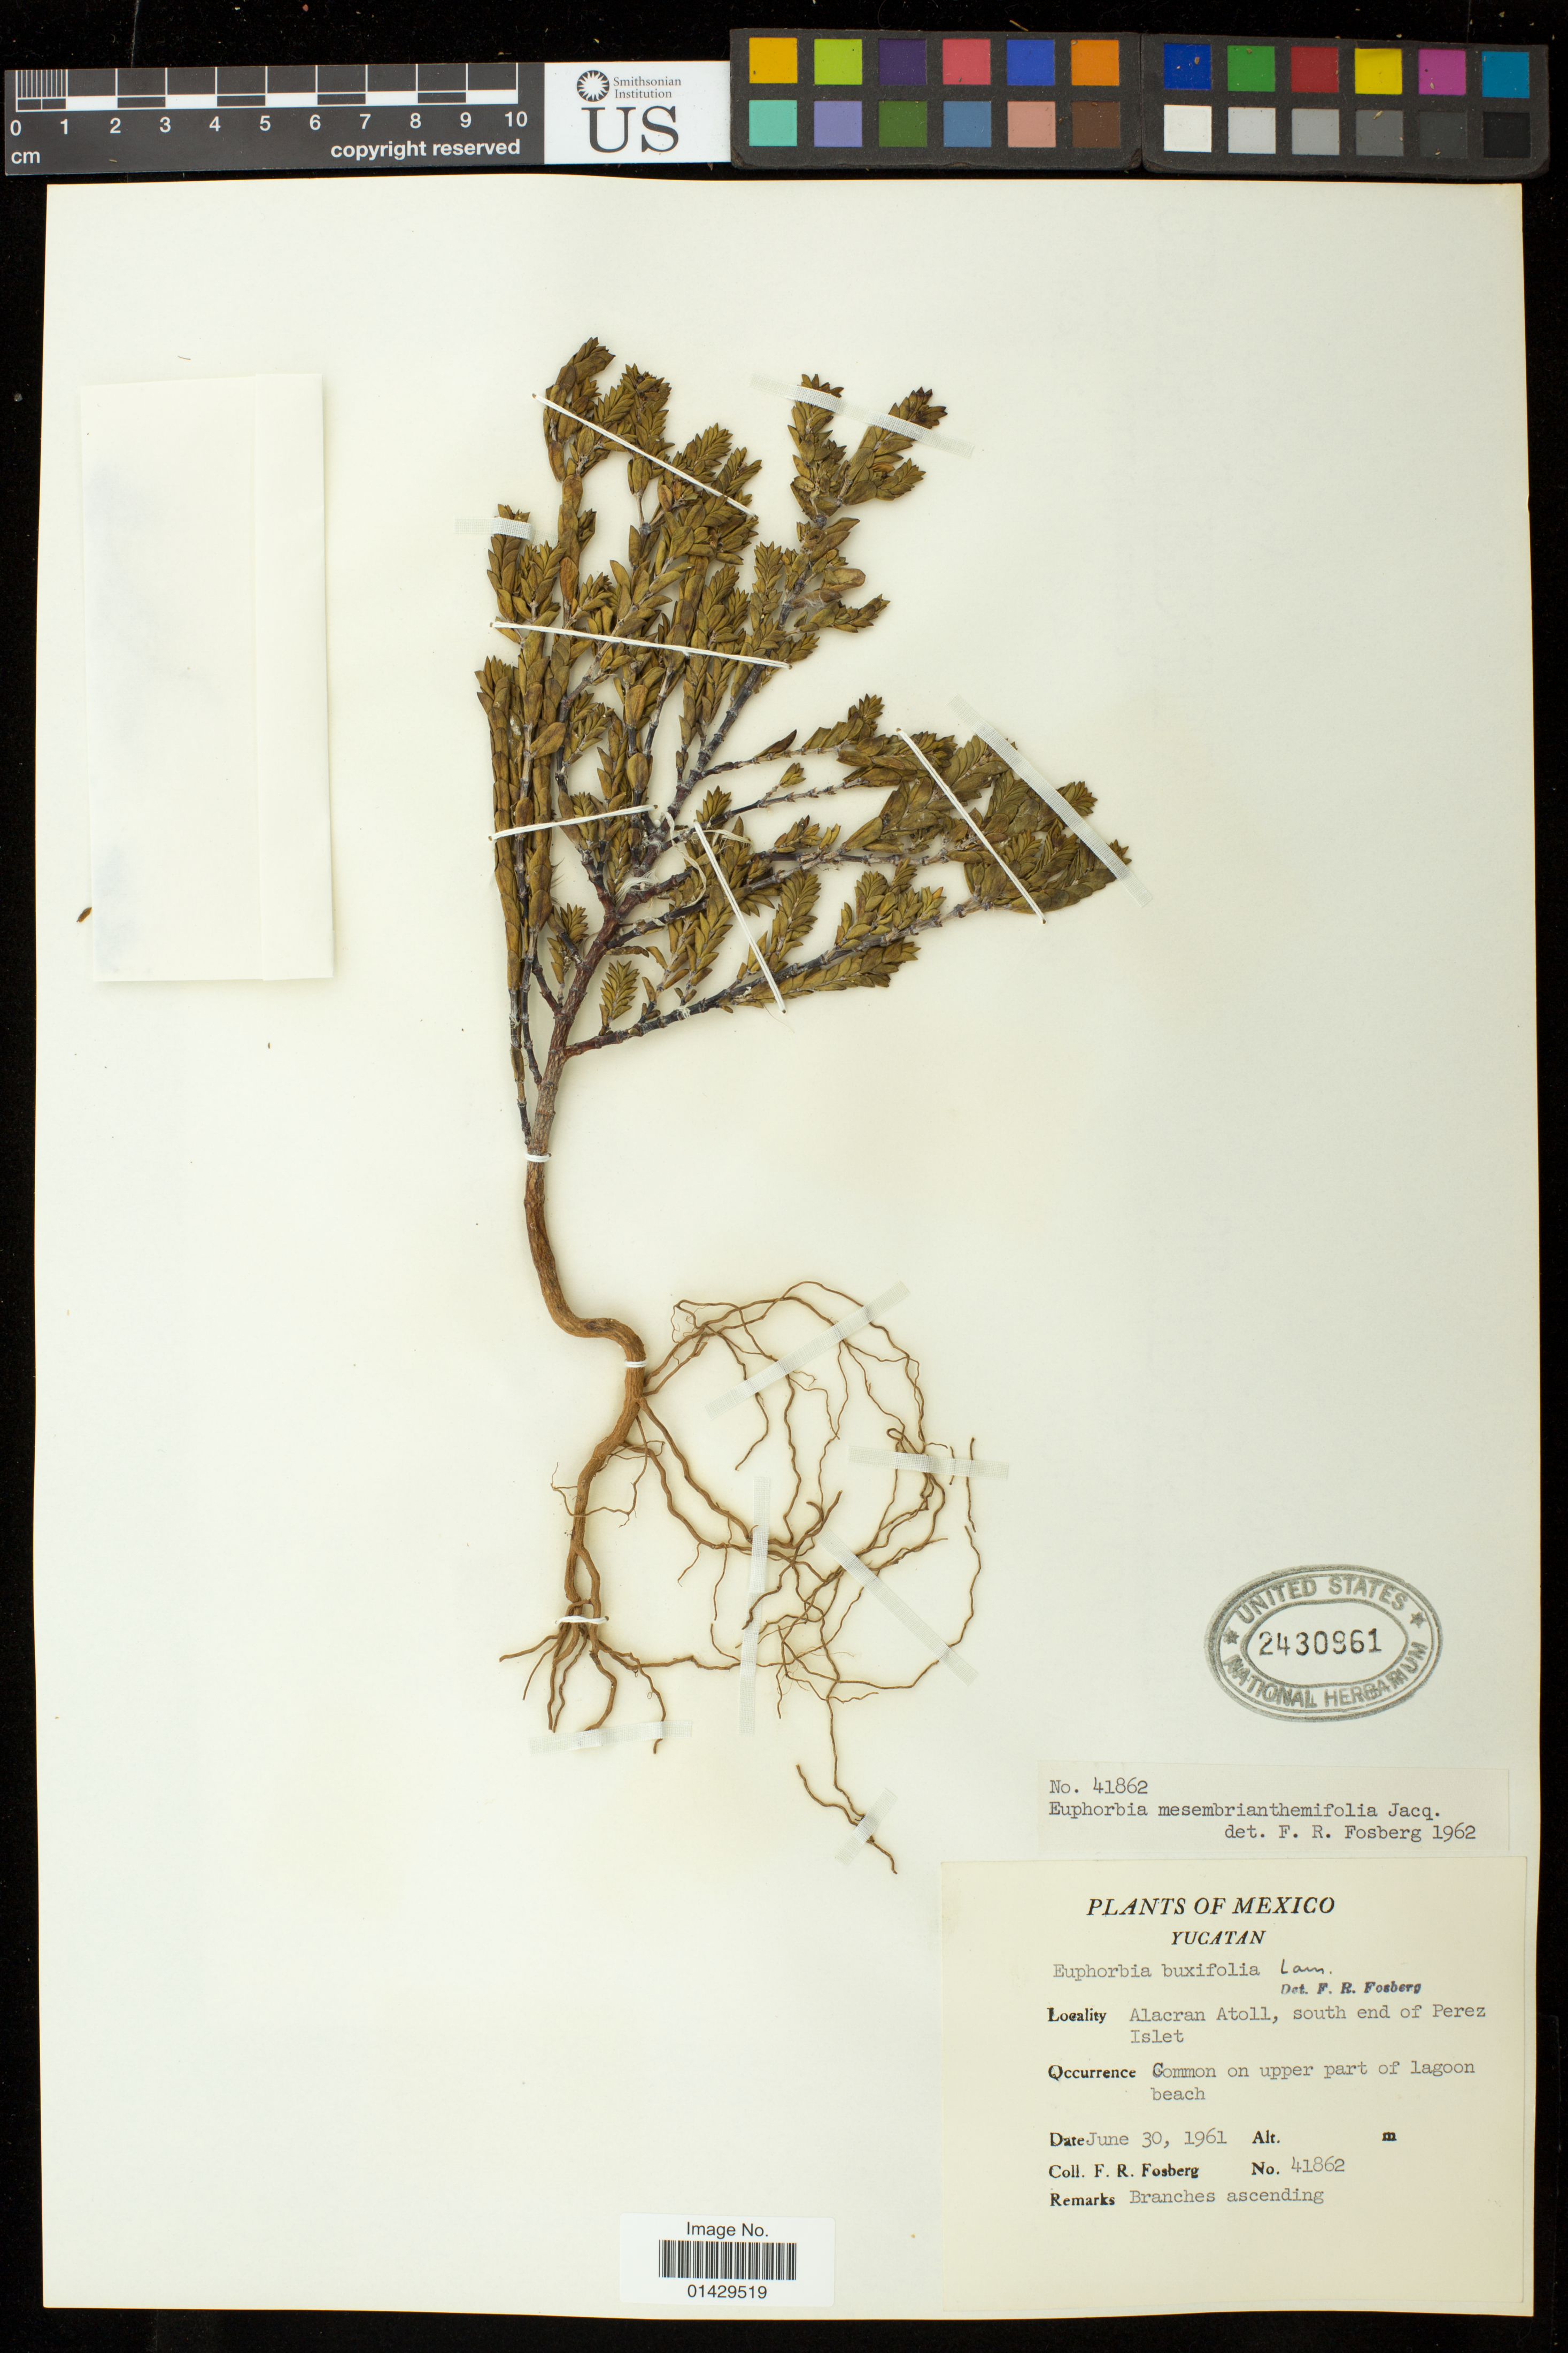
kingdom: Plantae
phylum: Tracheophyta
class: Magnoliopsida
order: Malpighiales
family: Euphorbiaceae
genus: Euphorbia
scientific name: Euphorbia mesembryanthemifolia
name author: Jacq.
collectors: F. R. Fosberg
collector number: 41862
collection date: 1961-06-30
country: Mexico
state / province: Yucatán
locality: Alacran Atoll, south end of Islet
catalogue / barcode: US 2430961